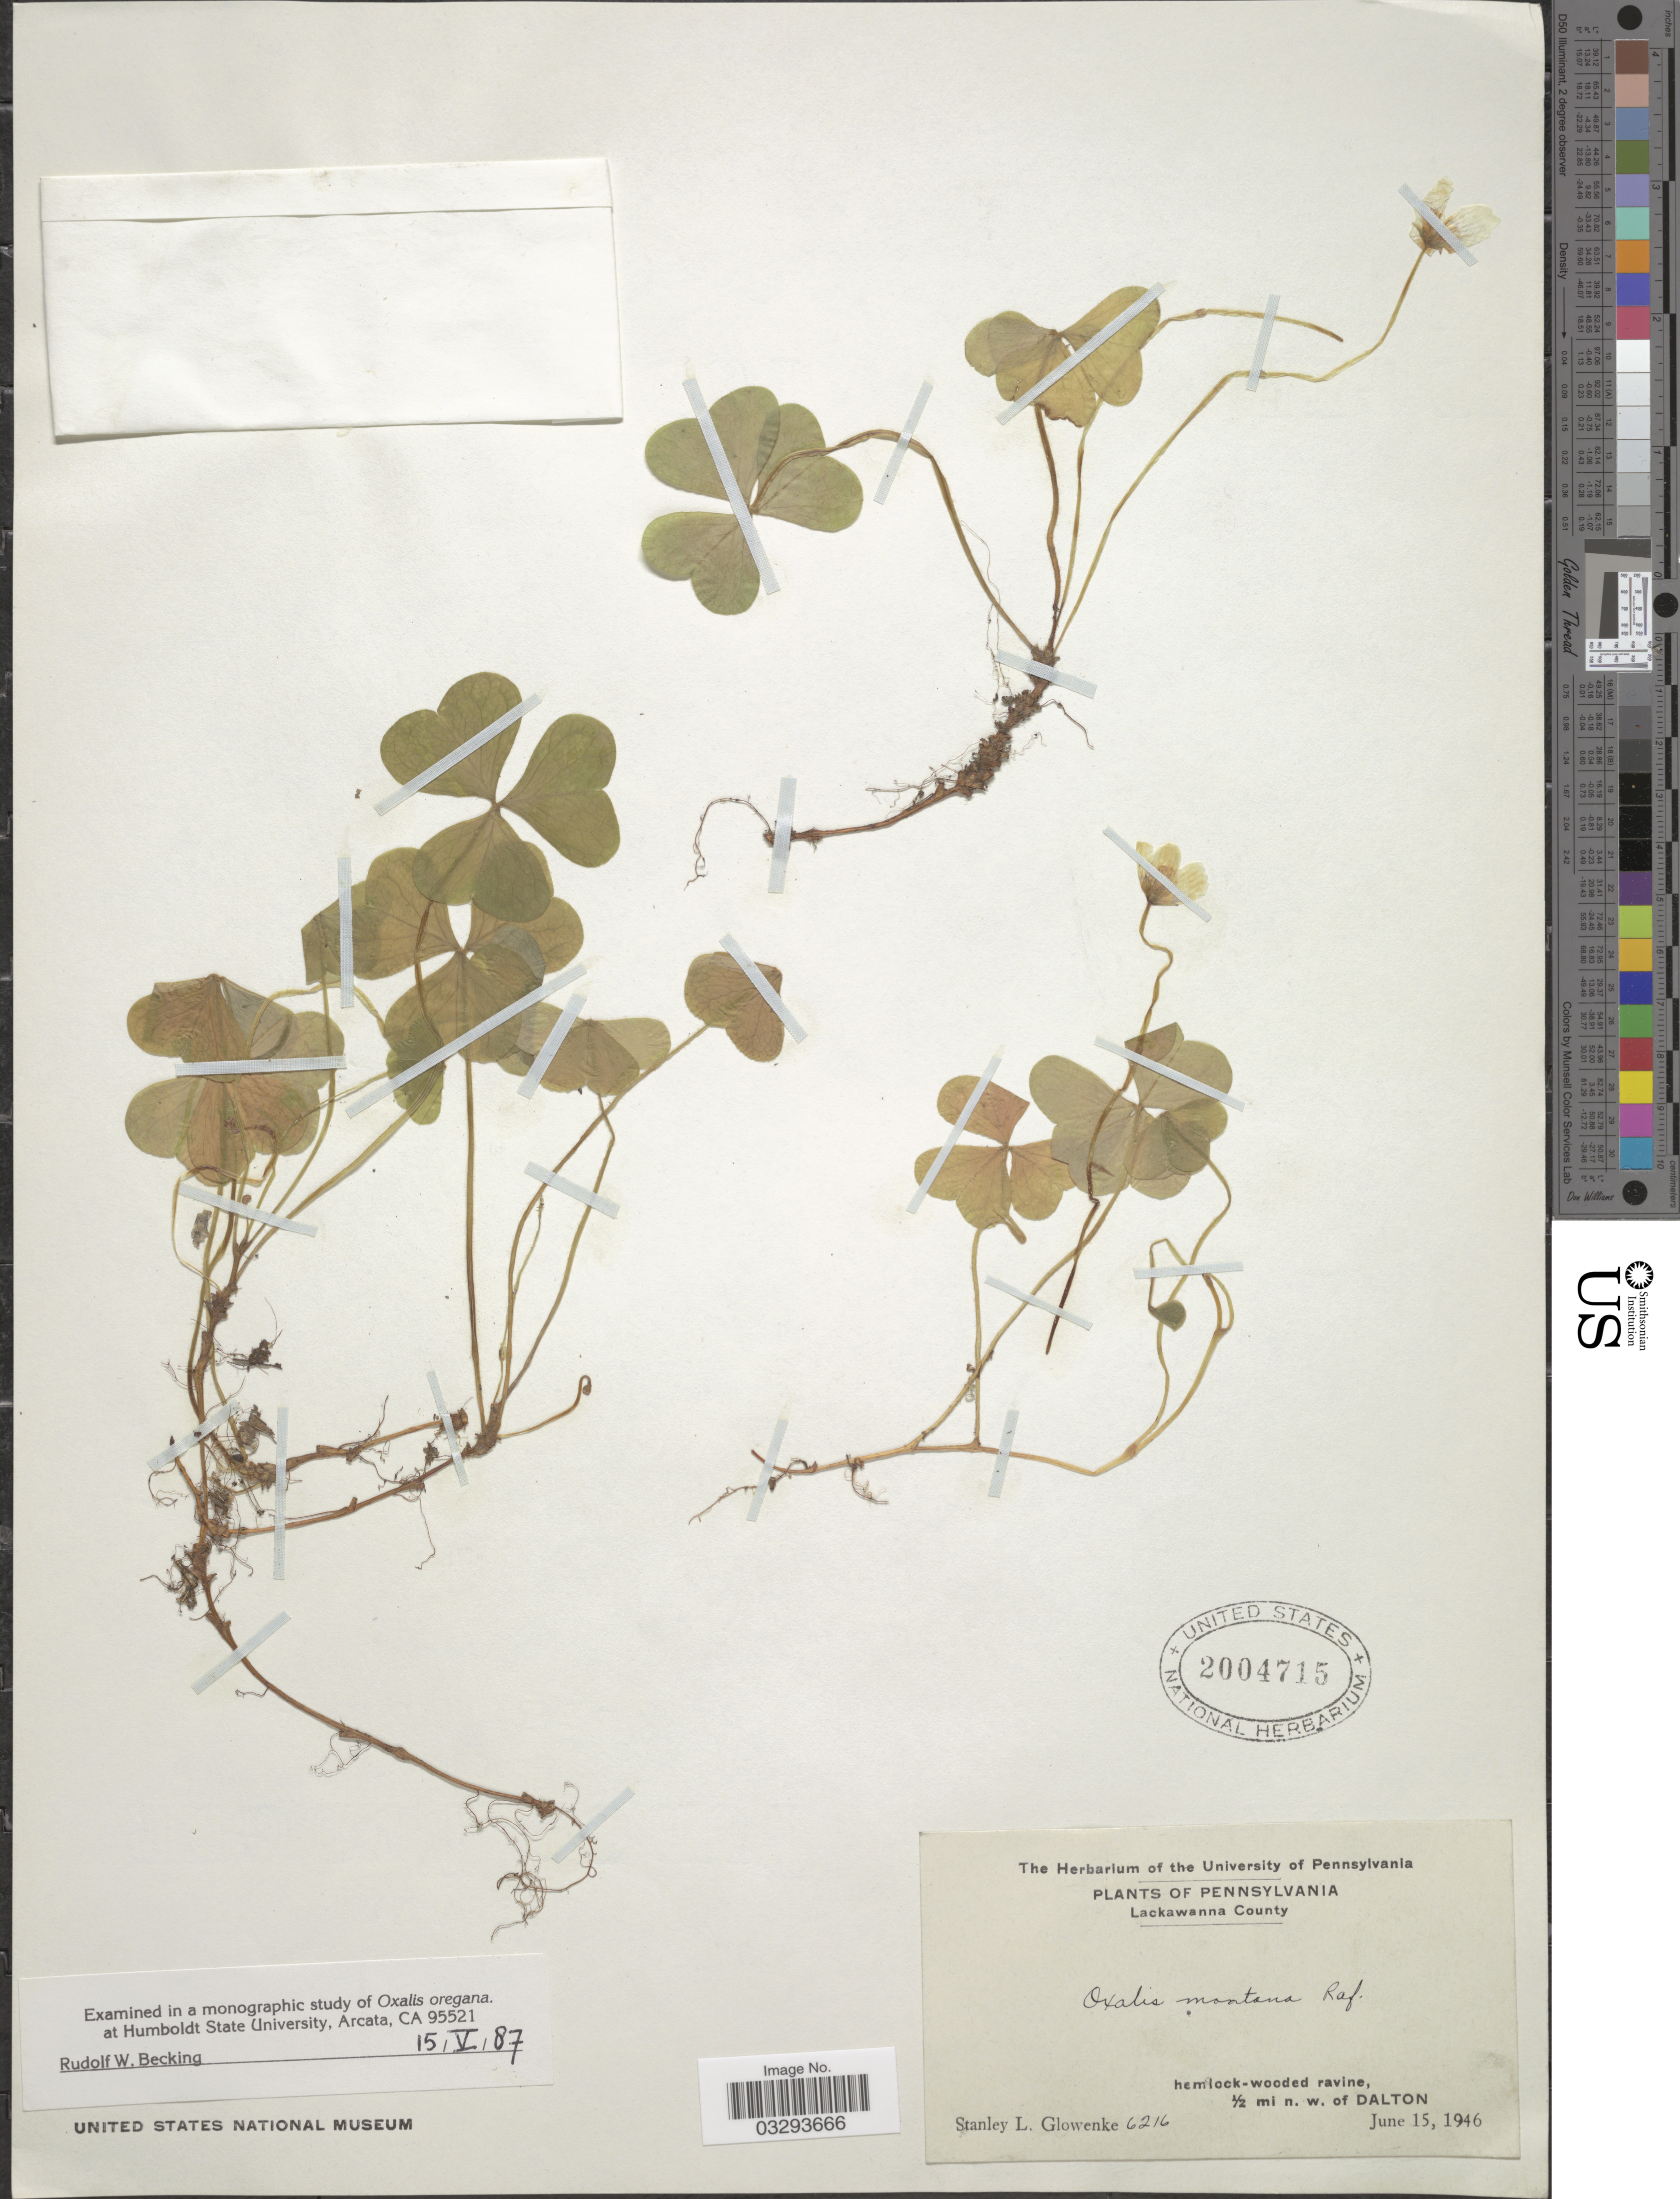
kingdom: Plantae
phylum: Tracheophyta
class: Magnoliopsida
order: Oxalidales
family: Oxalidaceae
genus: Oxalis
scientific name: Oxalis montana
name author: Raf.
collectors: S. Glowenke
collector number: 6216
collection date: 1946-06-15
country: United States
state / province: Pennsylvania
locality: Lackawanna County. ½ mi n. w. of Dalton.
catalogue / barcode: US 2004715